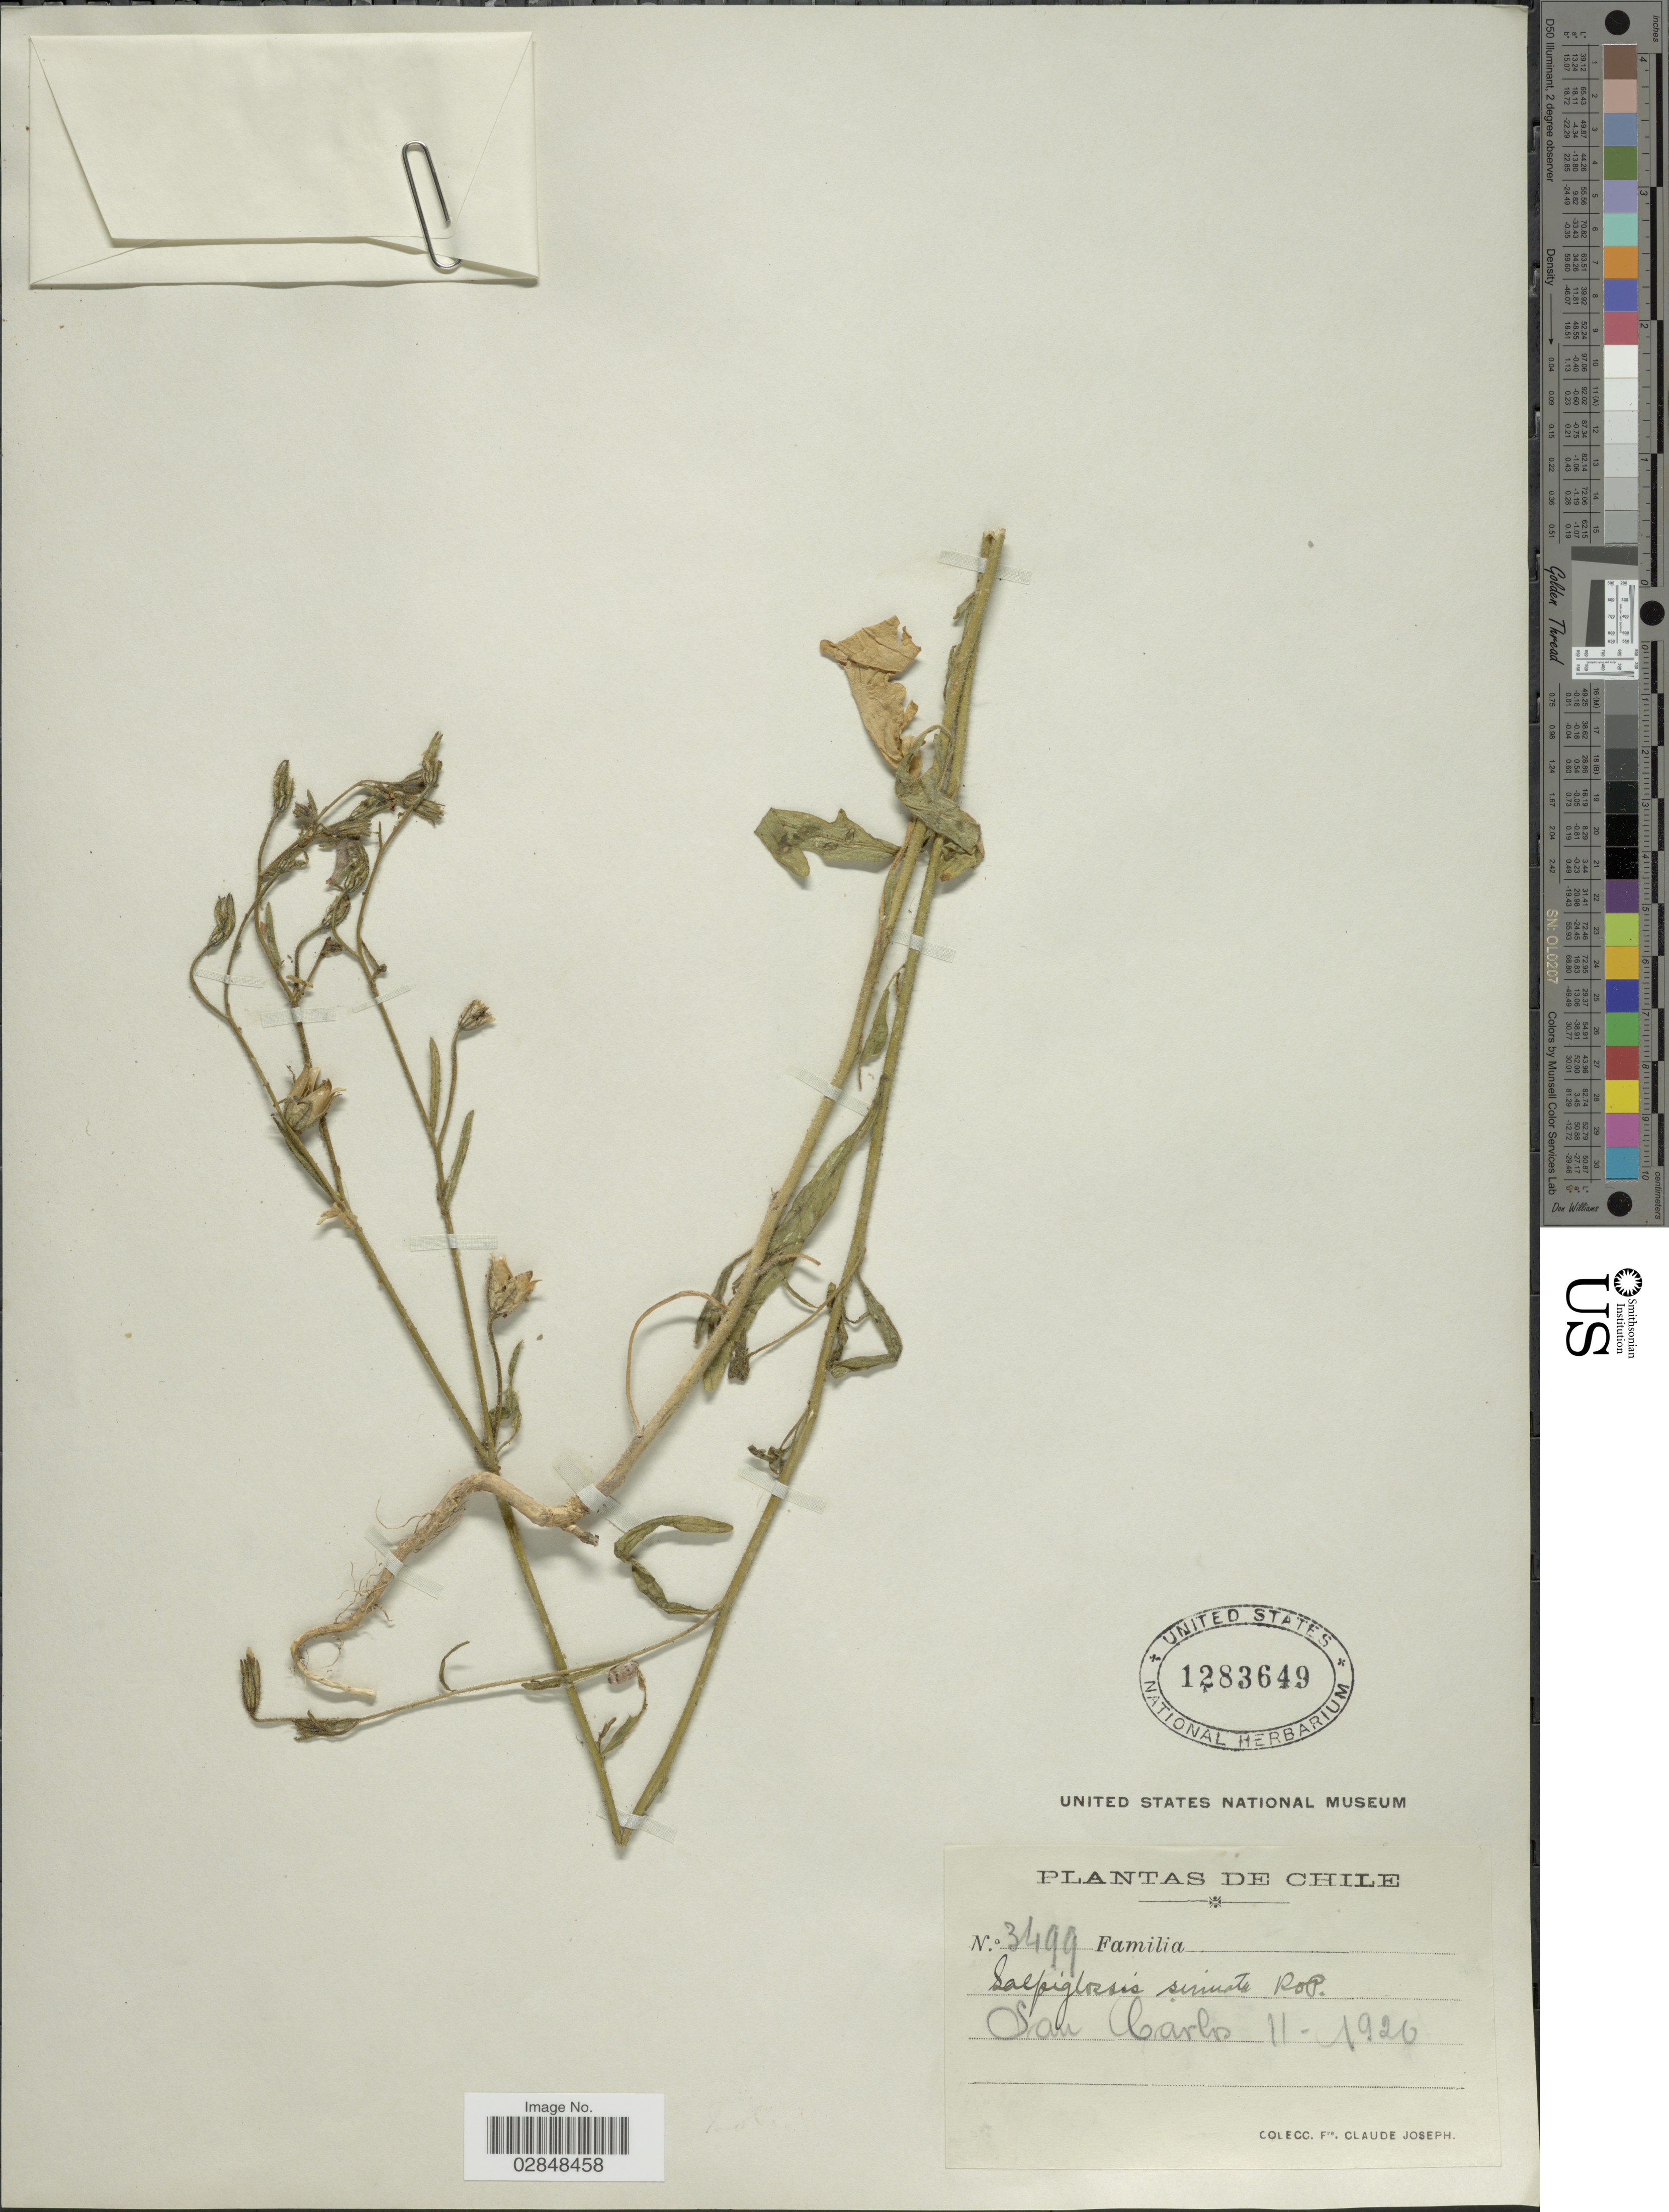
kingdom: Plantae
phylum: Tracheophyta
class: Magnoliopsida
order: Solanales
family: Solanaceae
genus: Salpiglossis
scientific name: Salpiglossis sinuata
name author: Ruiz & Pav.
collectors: Bro. Claude-Joseph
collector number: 3499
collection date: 1920-11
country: Chile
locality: San Carlos.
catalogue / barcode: US 1283649